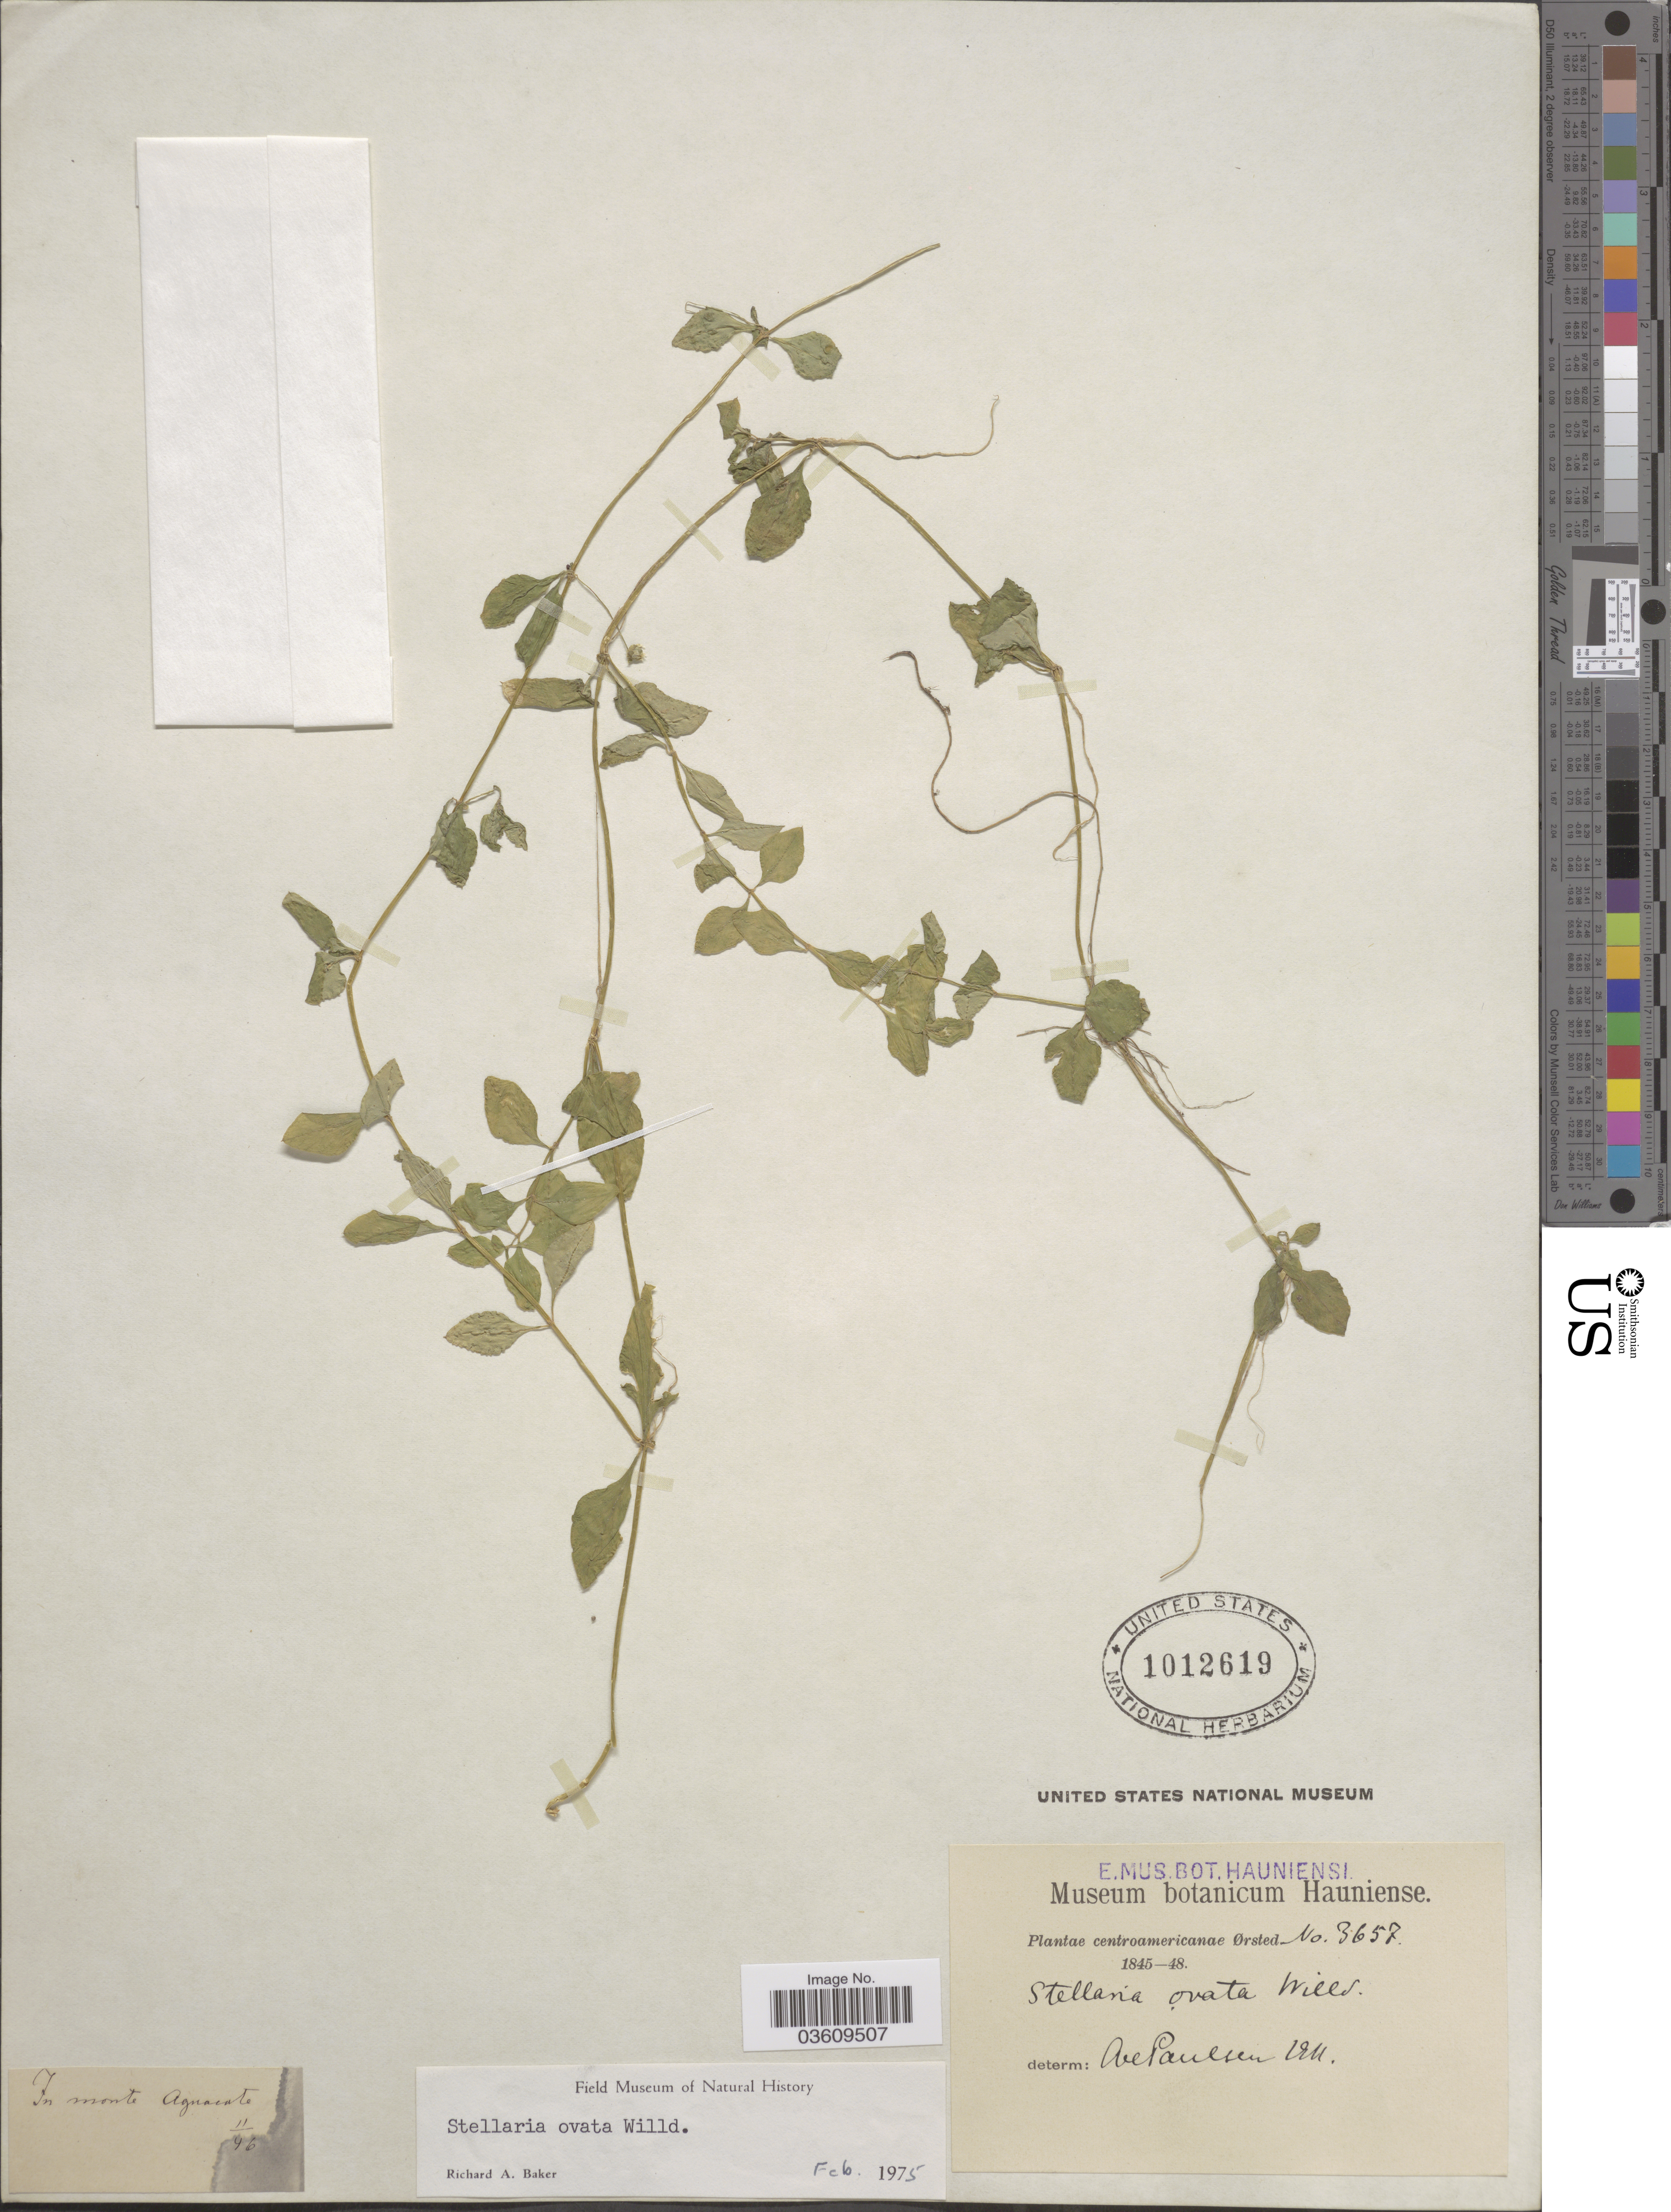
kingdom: Plantae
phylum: Tracheophyta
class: Magnoliopsida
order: Caryophyllales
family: Caryophyllaceae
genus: Stellaria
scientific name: Stellaria ovata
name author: Willd.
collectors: Ørsted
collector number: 3657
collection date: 1845/1848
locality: Centroamericanae.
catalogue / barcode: US 1012619